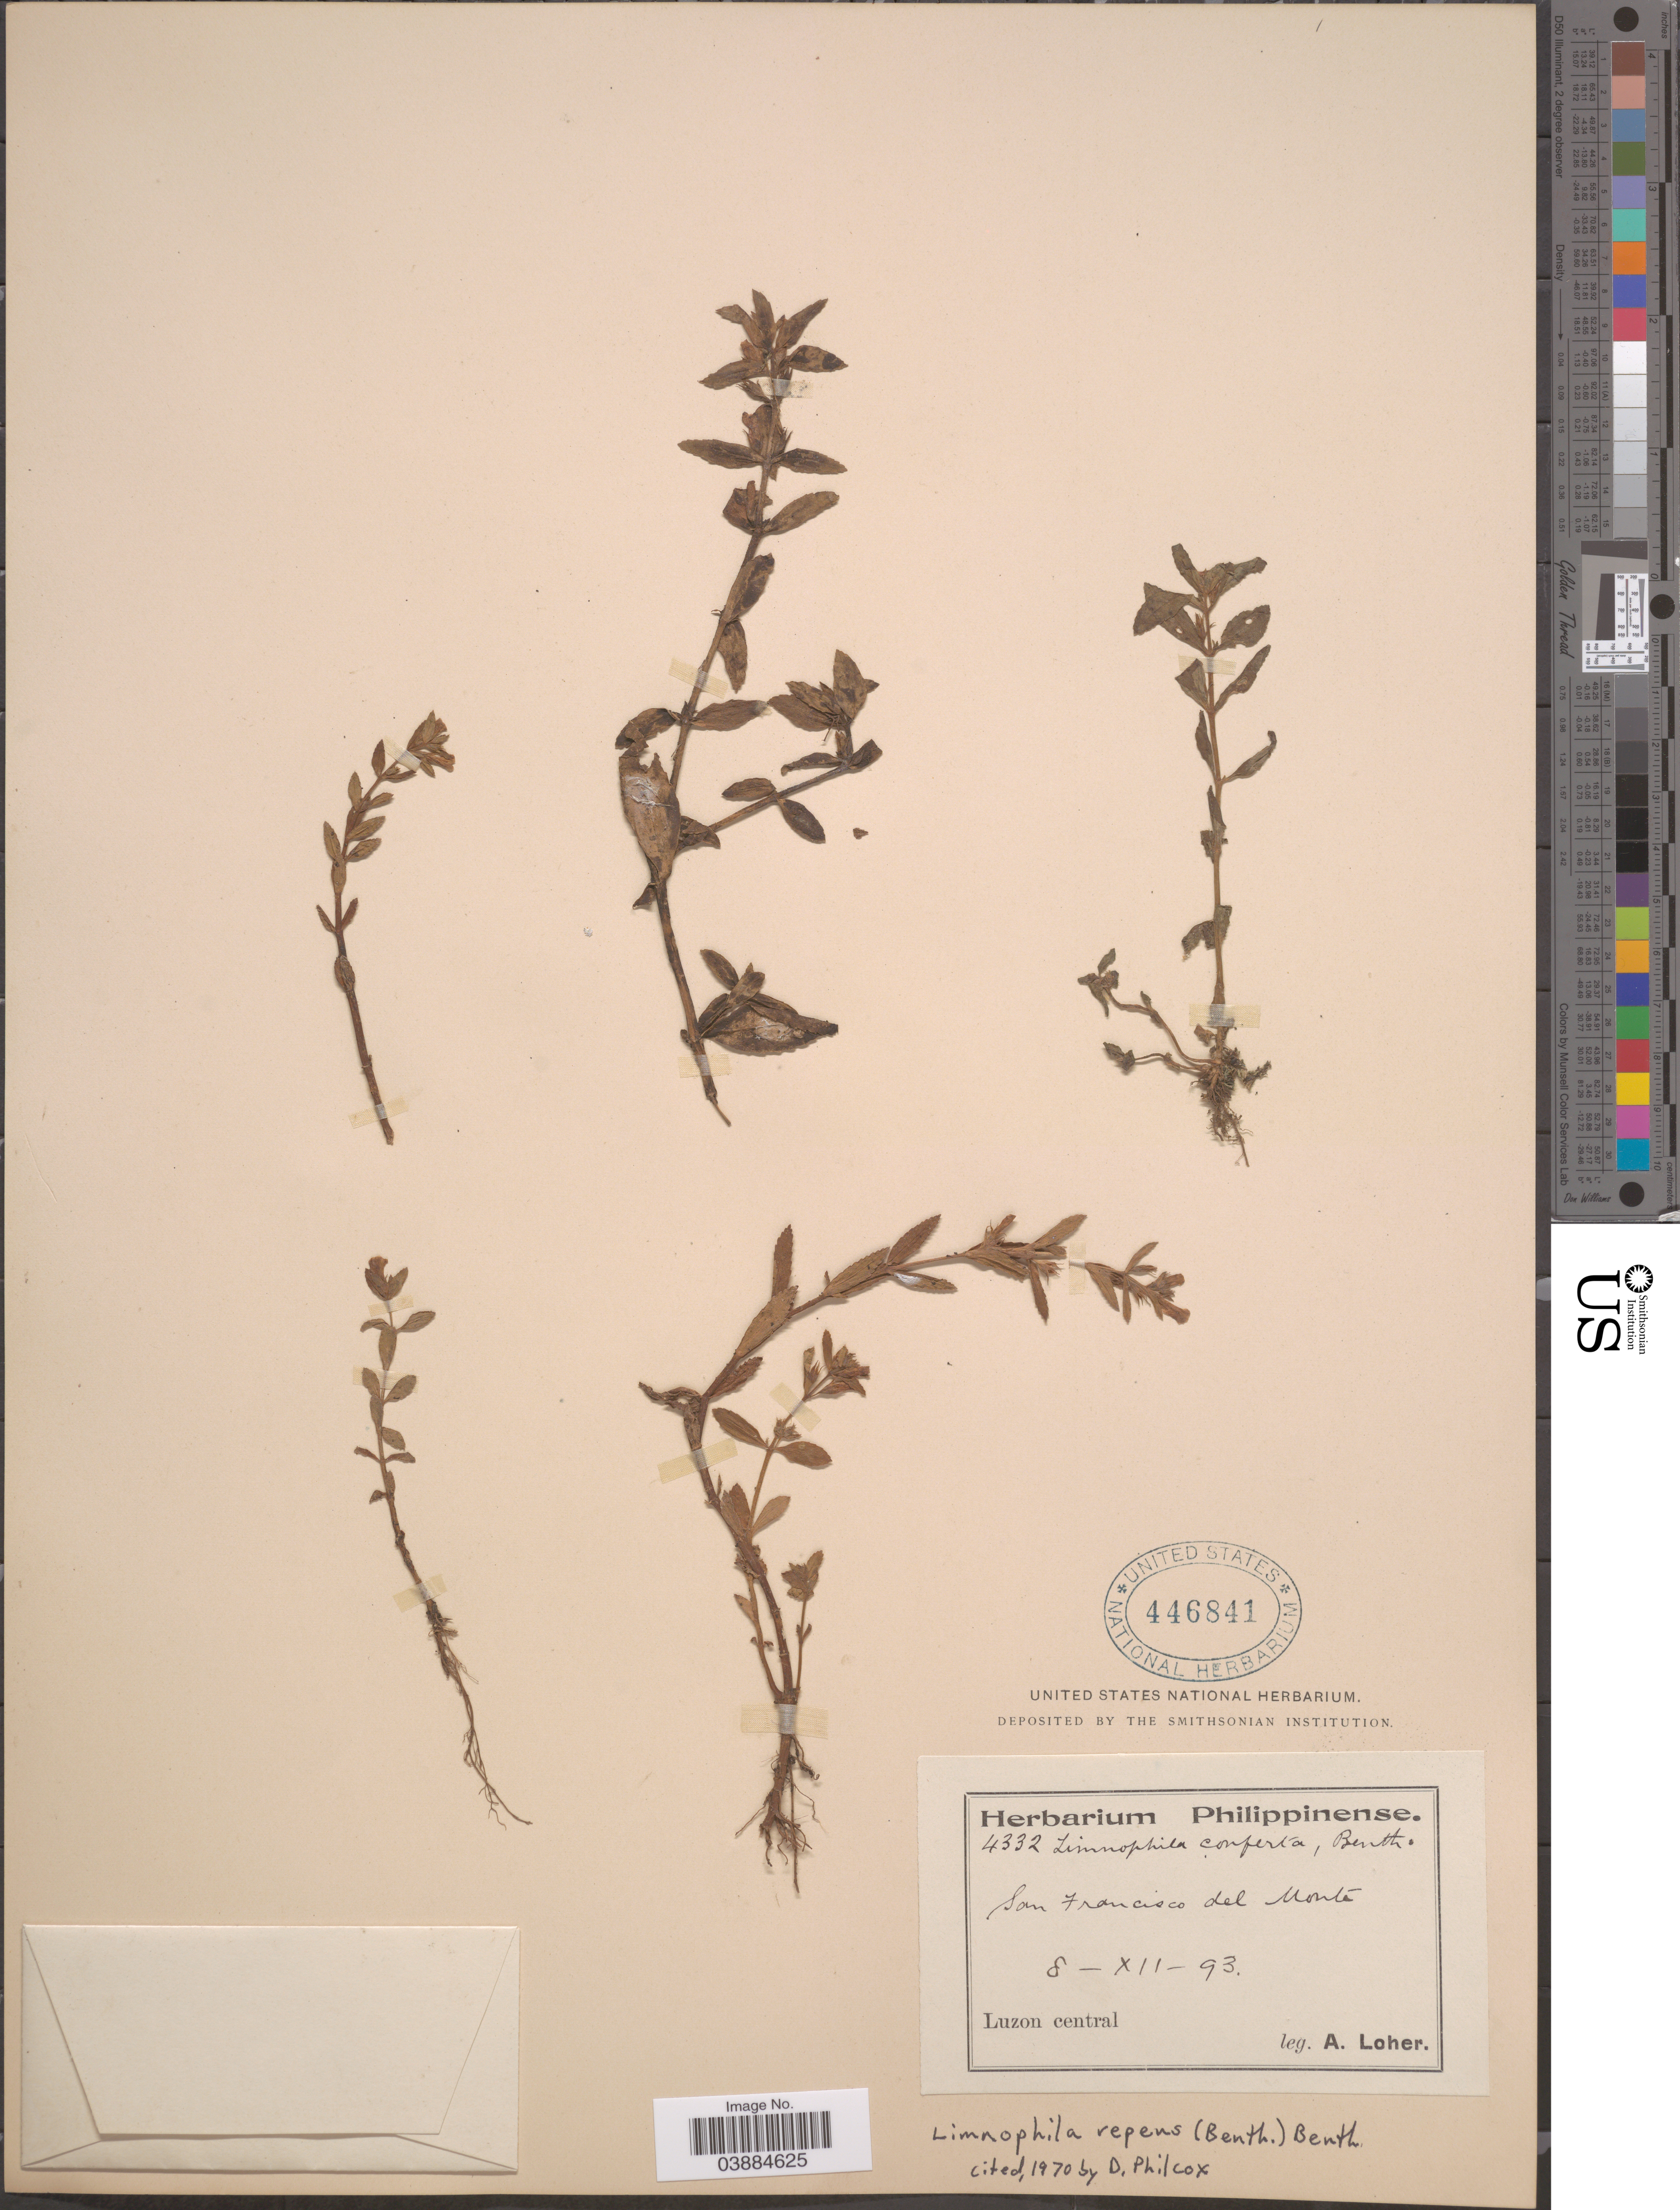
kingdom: Plantae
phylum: Tracheophyta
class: Magnoliopsida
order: Lamiales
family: Plantaginaceae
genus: Limnophila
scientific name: Limnophila repens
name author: (Benth.) Benth.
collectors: A. Loher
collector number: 4332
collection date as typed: Transcribed d/m/y: 8/12/93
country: Philippines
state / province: Central Luzon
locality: San Francisco del Monte. Luzon central.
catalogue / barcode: US 446841